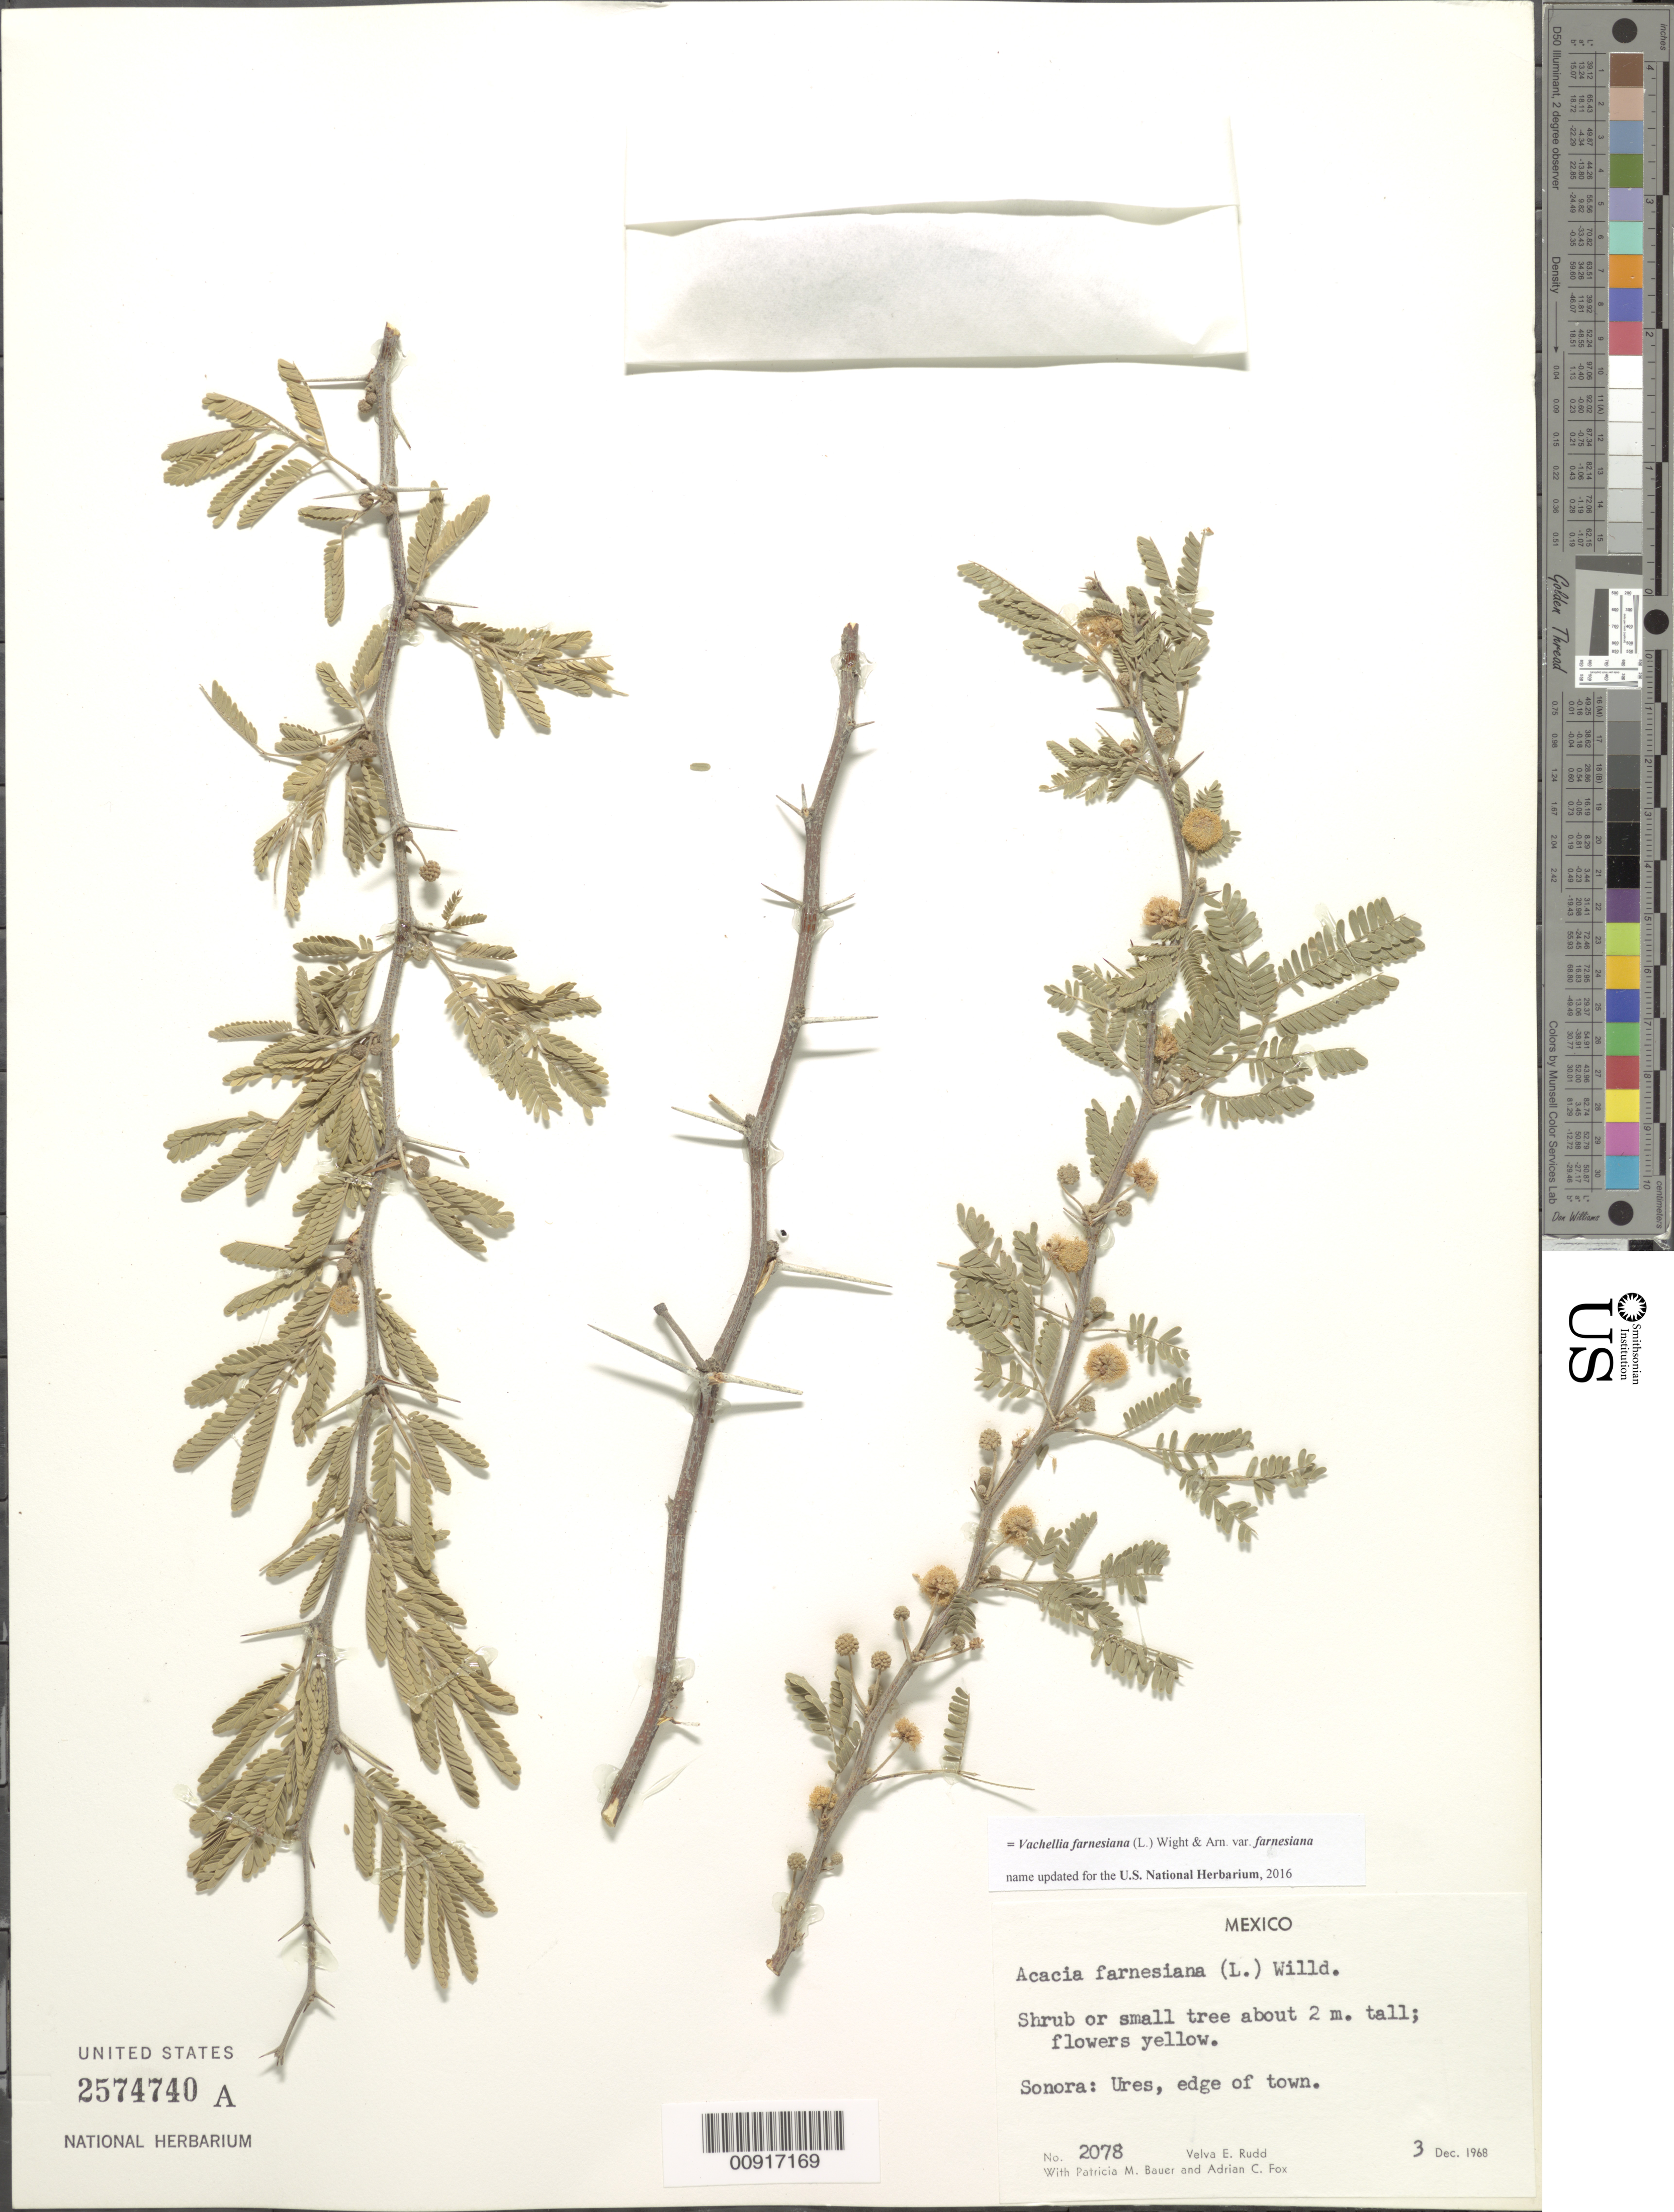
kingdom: Plantae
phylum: Tracheophyta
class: Magnoliopsida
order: Fabales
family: Fabaceae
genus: Vachellia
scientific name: Vachellia farnesiana var. farnesiana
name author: (L.) Wight & Arn.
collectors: V. E. Rudd, P. Bauer & A. Fox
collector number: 2078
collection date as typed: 03 Dec 1968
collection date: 1968-12-03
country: Mexico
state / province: Sonora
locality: Sonora: Ures, edge of town.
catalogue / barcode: US 2574740A